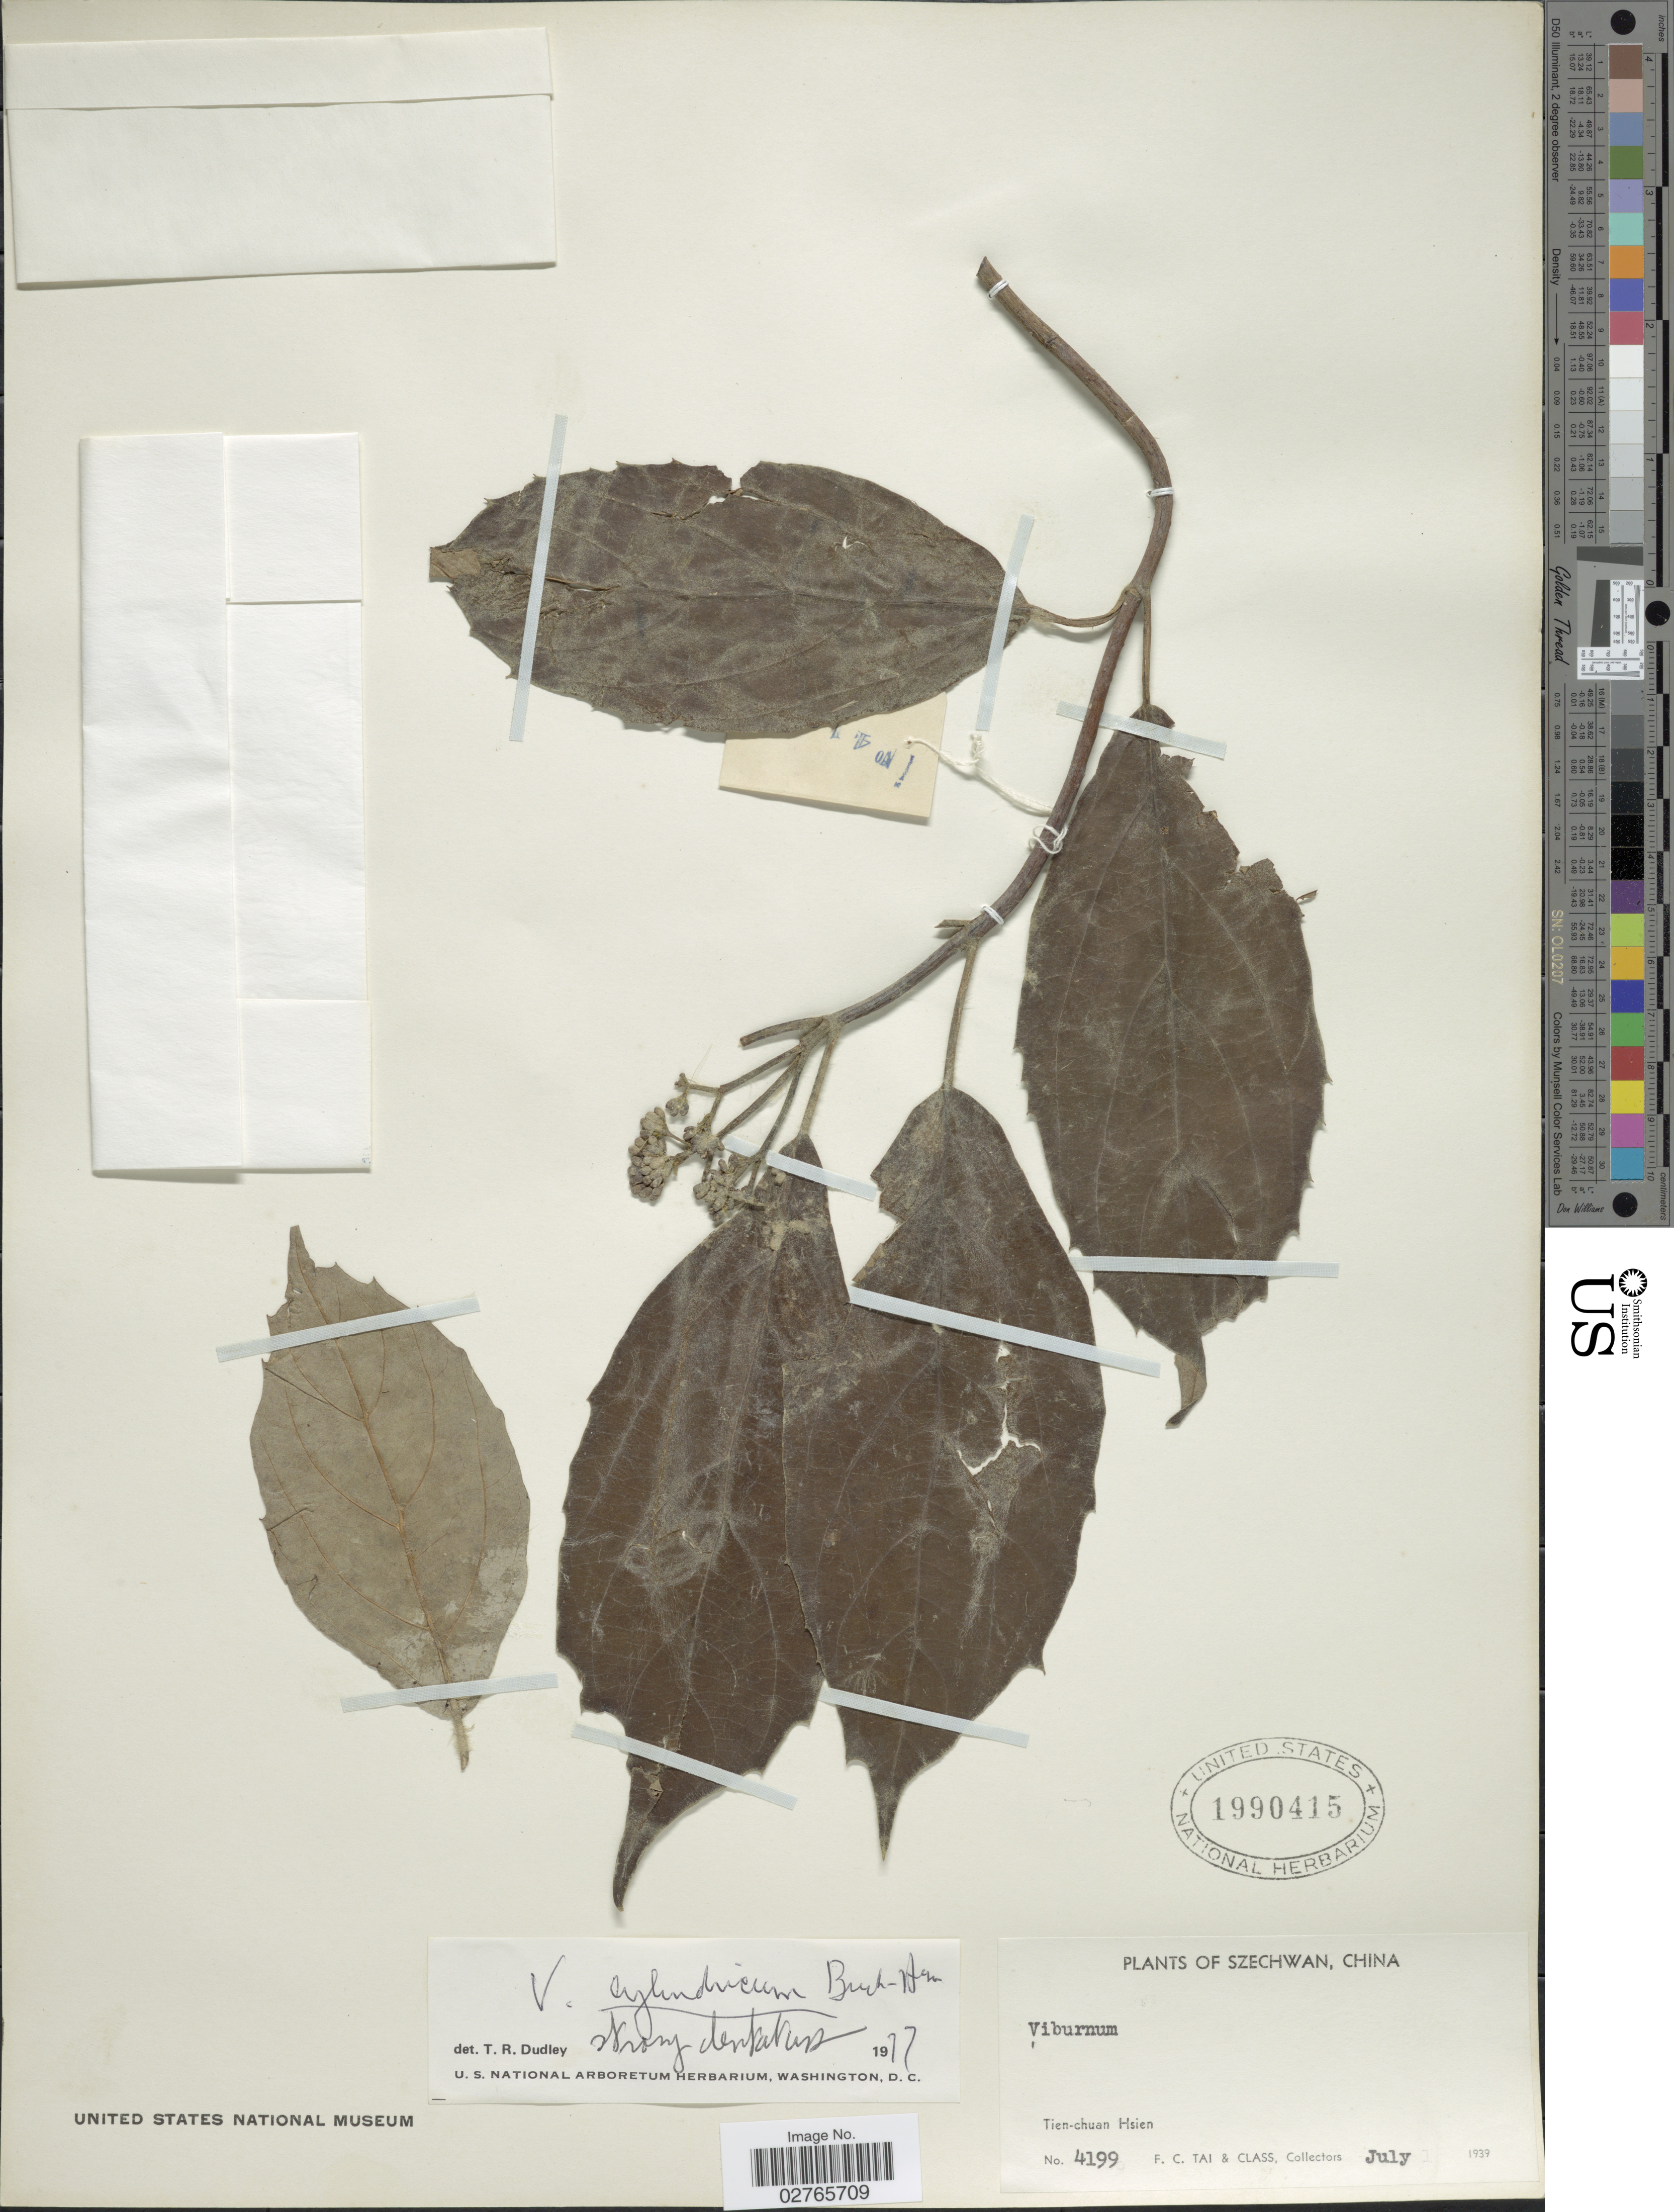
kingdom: Plantae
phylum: Tracheophyta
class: Magnoliopsida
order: Dipsacales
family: Viburnaceae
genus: Viburnum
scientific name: Viburnum cylindricum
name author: Buch.-Ham.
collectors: F. Tai & Class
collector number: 4199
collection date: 1939-07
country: China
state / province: Sichuan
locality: Szechwan. Tien-chuan Hsien.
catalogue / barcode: US 1990415